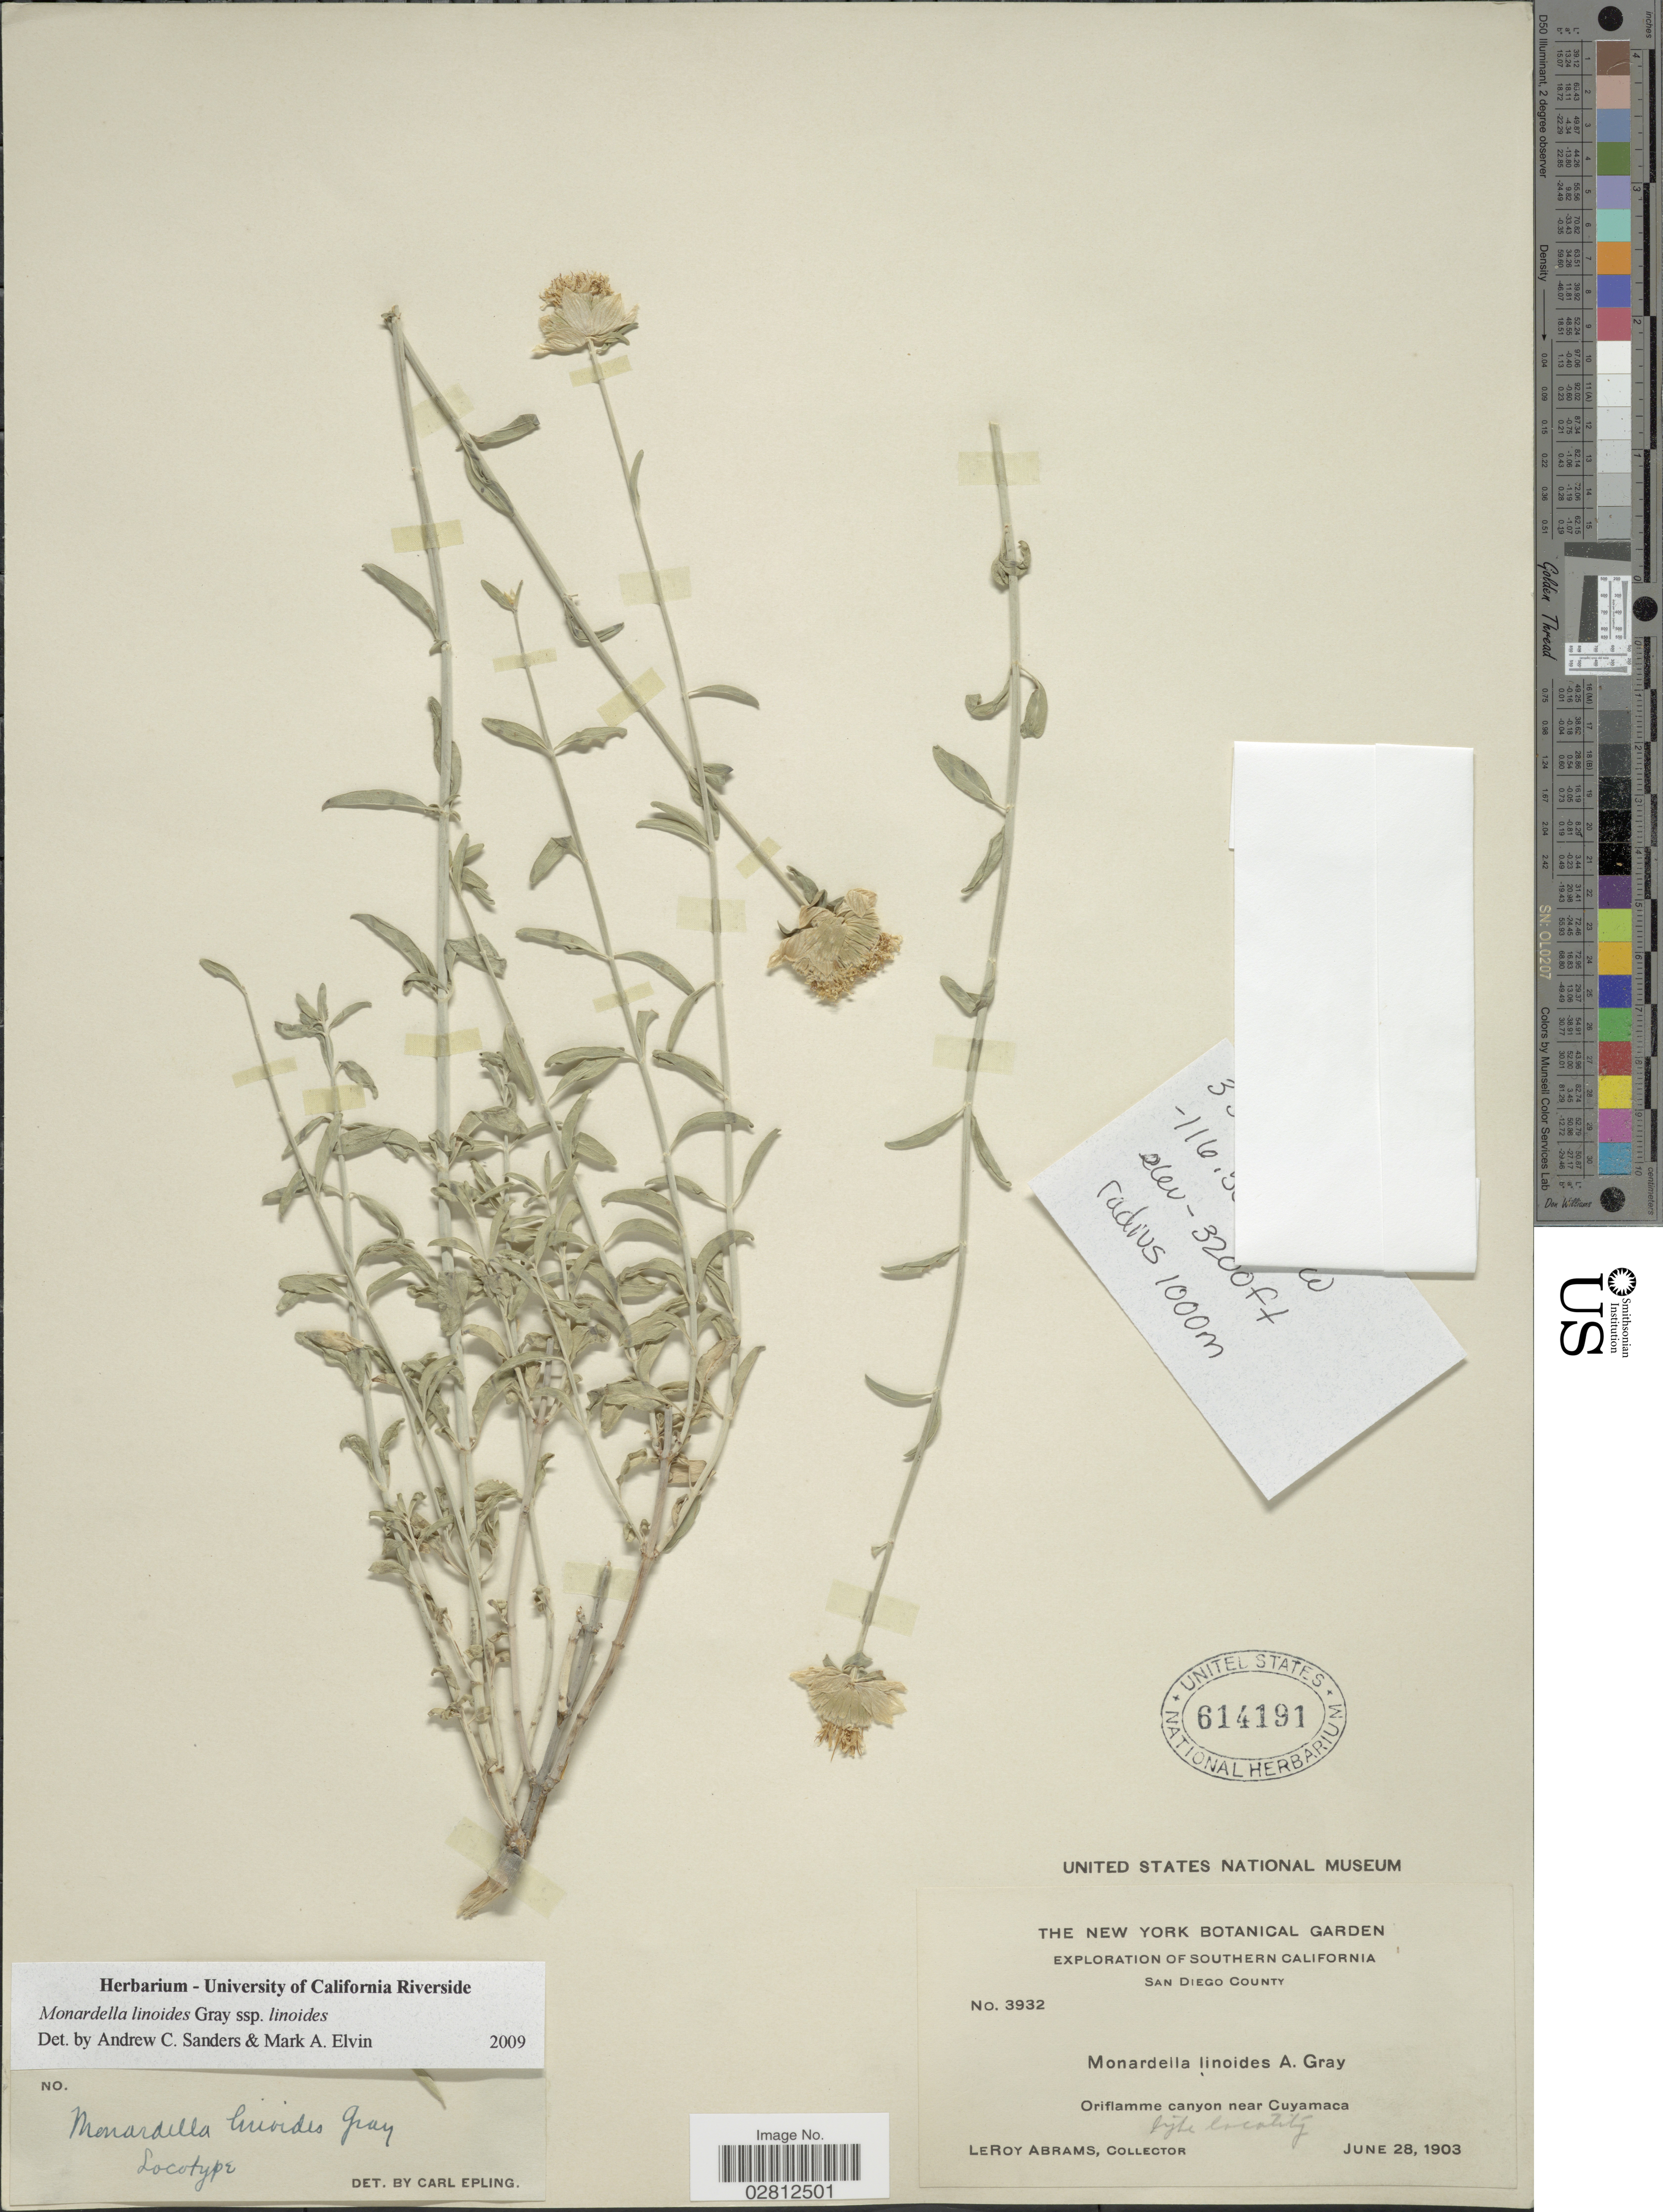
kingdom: Plantae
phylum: Tracheophyta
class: Magnoliopsida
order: Lamiales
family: Lamiaceae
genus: Monardella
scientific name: Monardella linoides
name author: A. Gray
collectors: L. Abrams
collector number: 3932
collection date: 1903-06-28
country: United States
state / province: California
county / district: San Diego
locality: Southern California, San Diego County, Oriflamme canyon near Cuyamaca.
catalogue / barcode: US 614191